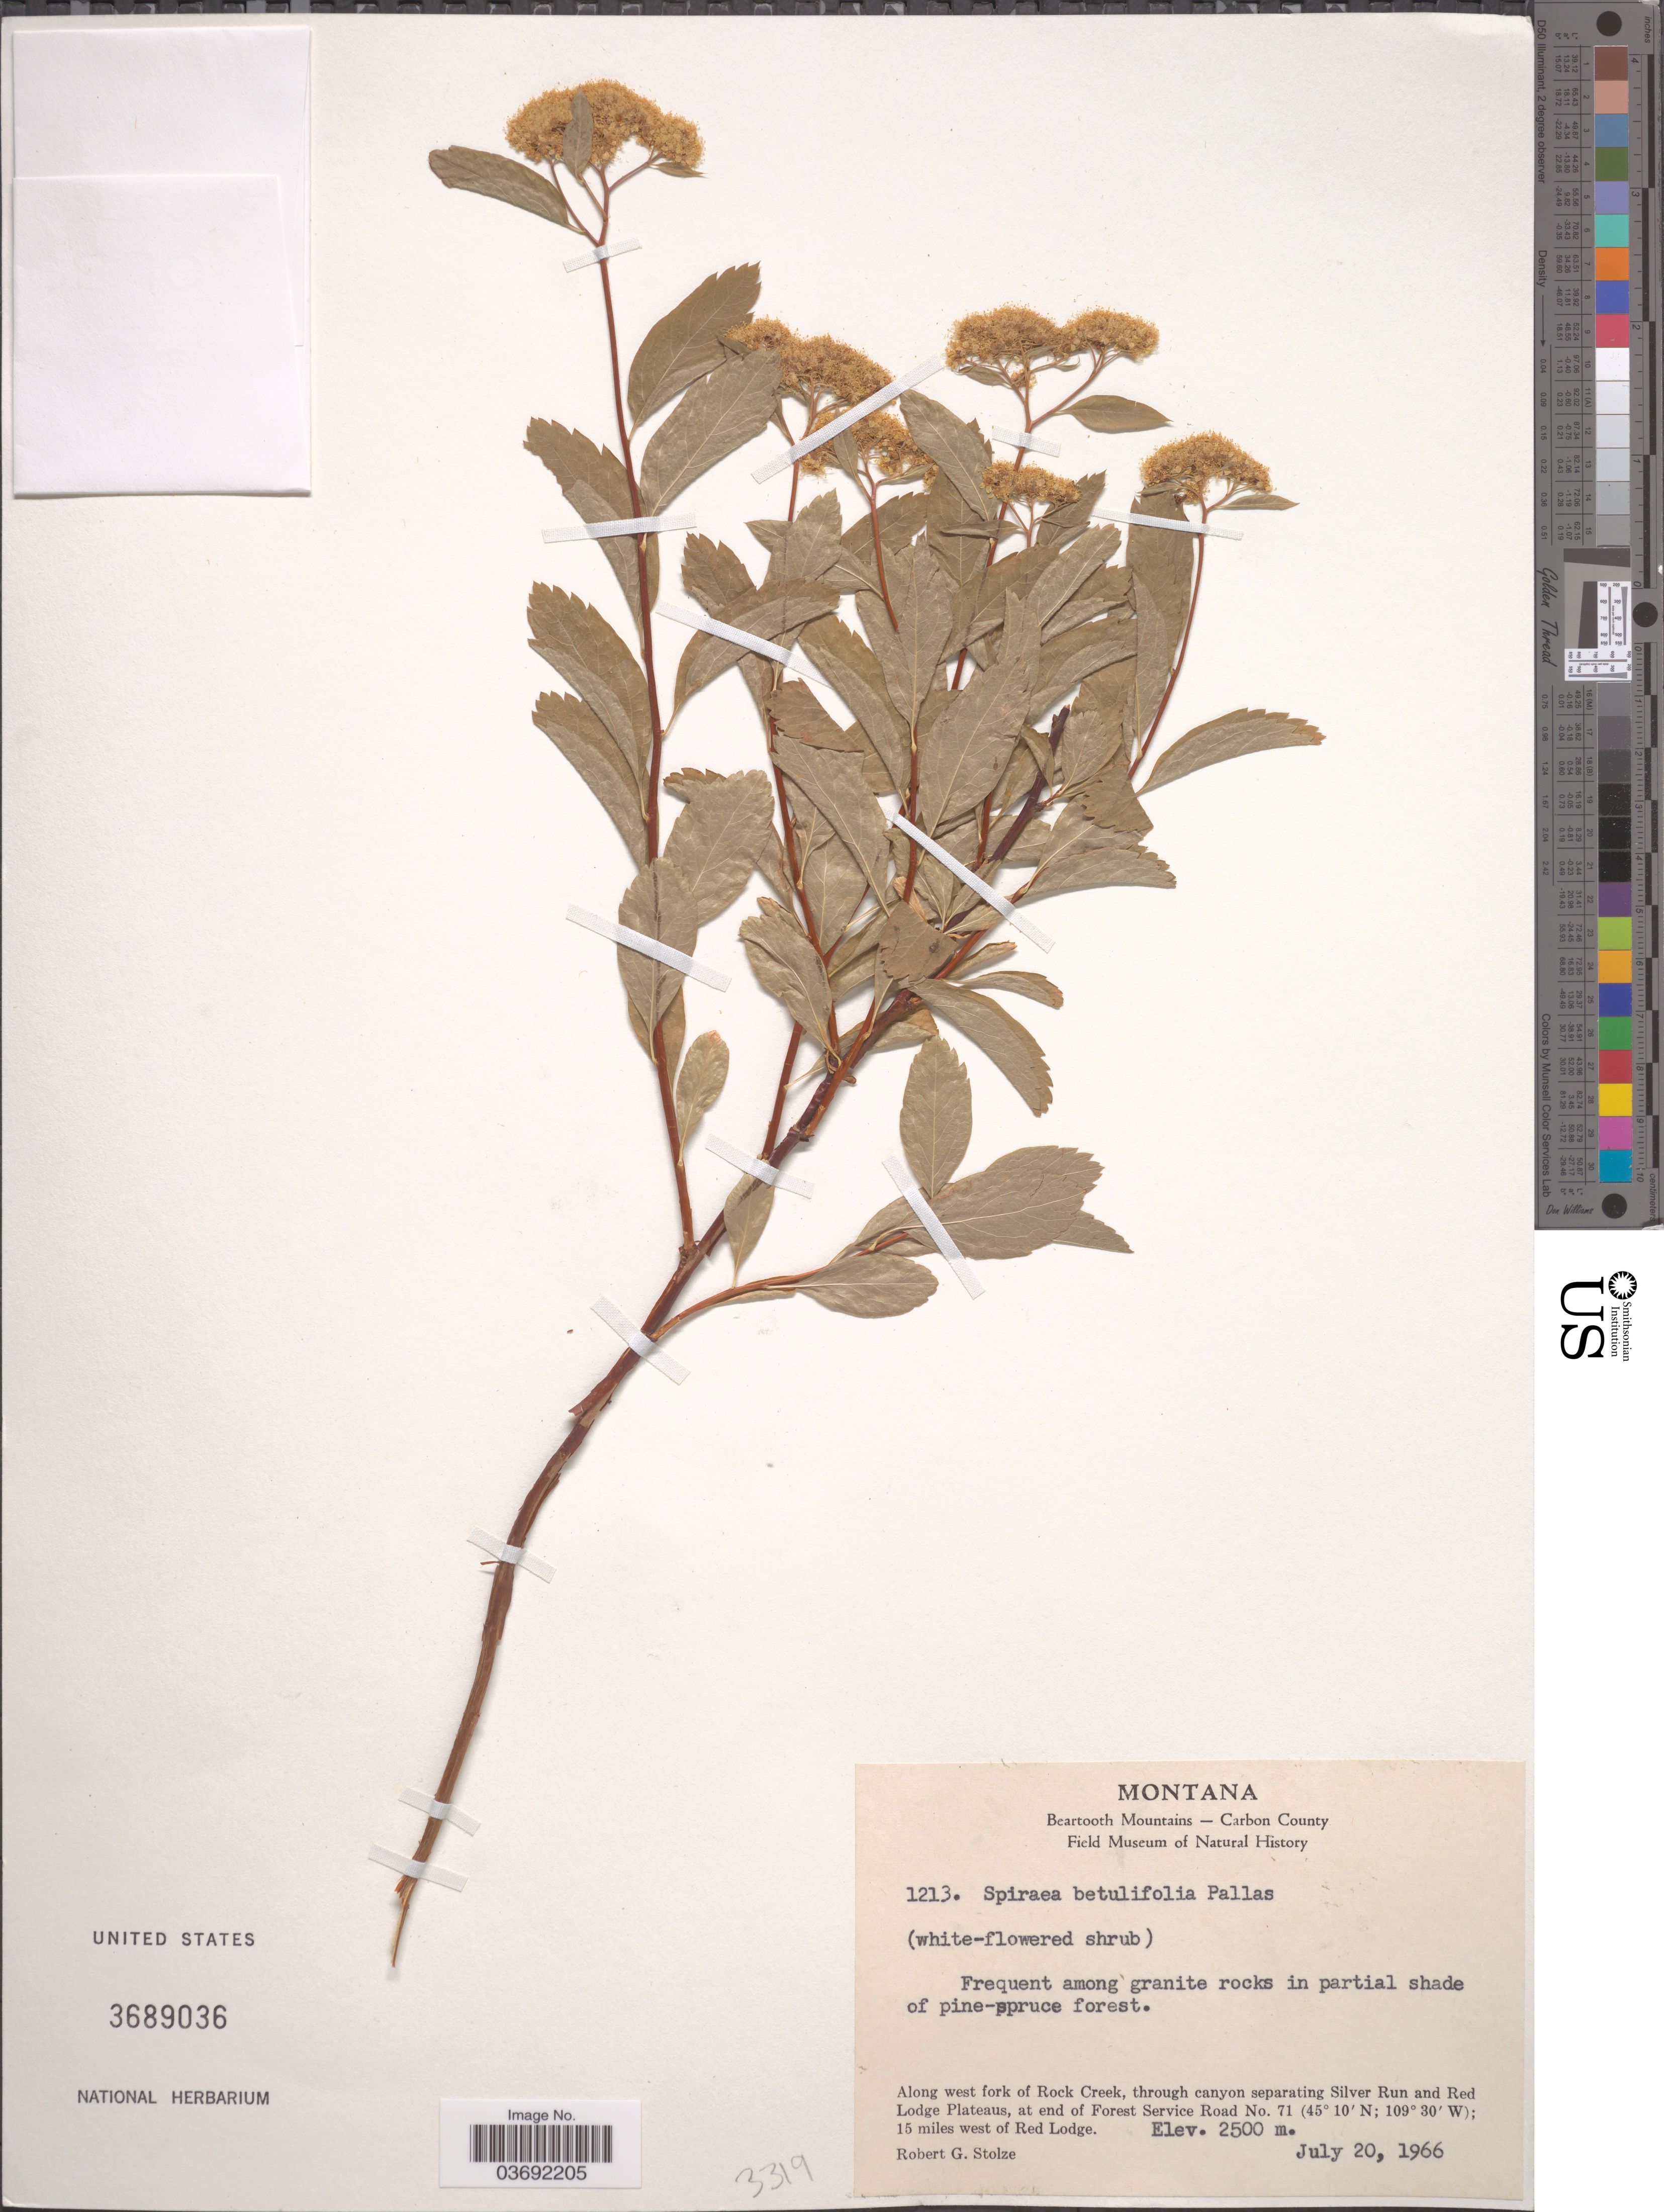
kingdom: Plantae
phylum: Tracheophyta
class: Magnoliopsida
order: Rosales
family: Rosaceae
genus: Spiraea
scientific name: Spiraea betulifolia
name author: Pall.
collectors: R. G. Stolze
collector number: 1213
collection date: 1966-07-20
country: United States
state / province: Montana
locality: Beartooth Mountains - Carbon County. Along west fork of Rock Creek, through canyon separating Silver Run and Red Lodge Plateaus, at end of Forest Service Road No. 71; 15 miles west of Red Lodge.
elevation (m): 2500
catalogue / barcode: US 3689036